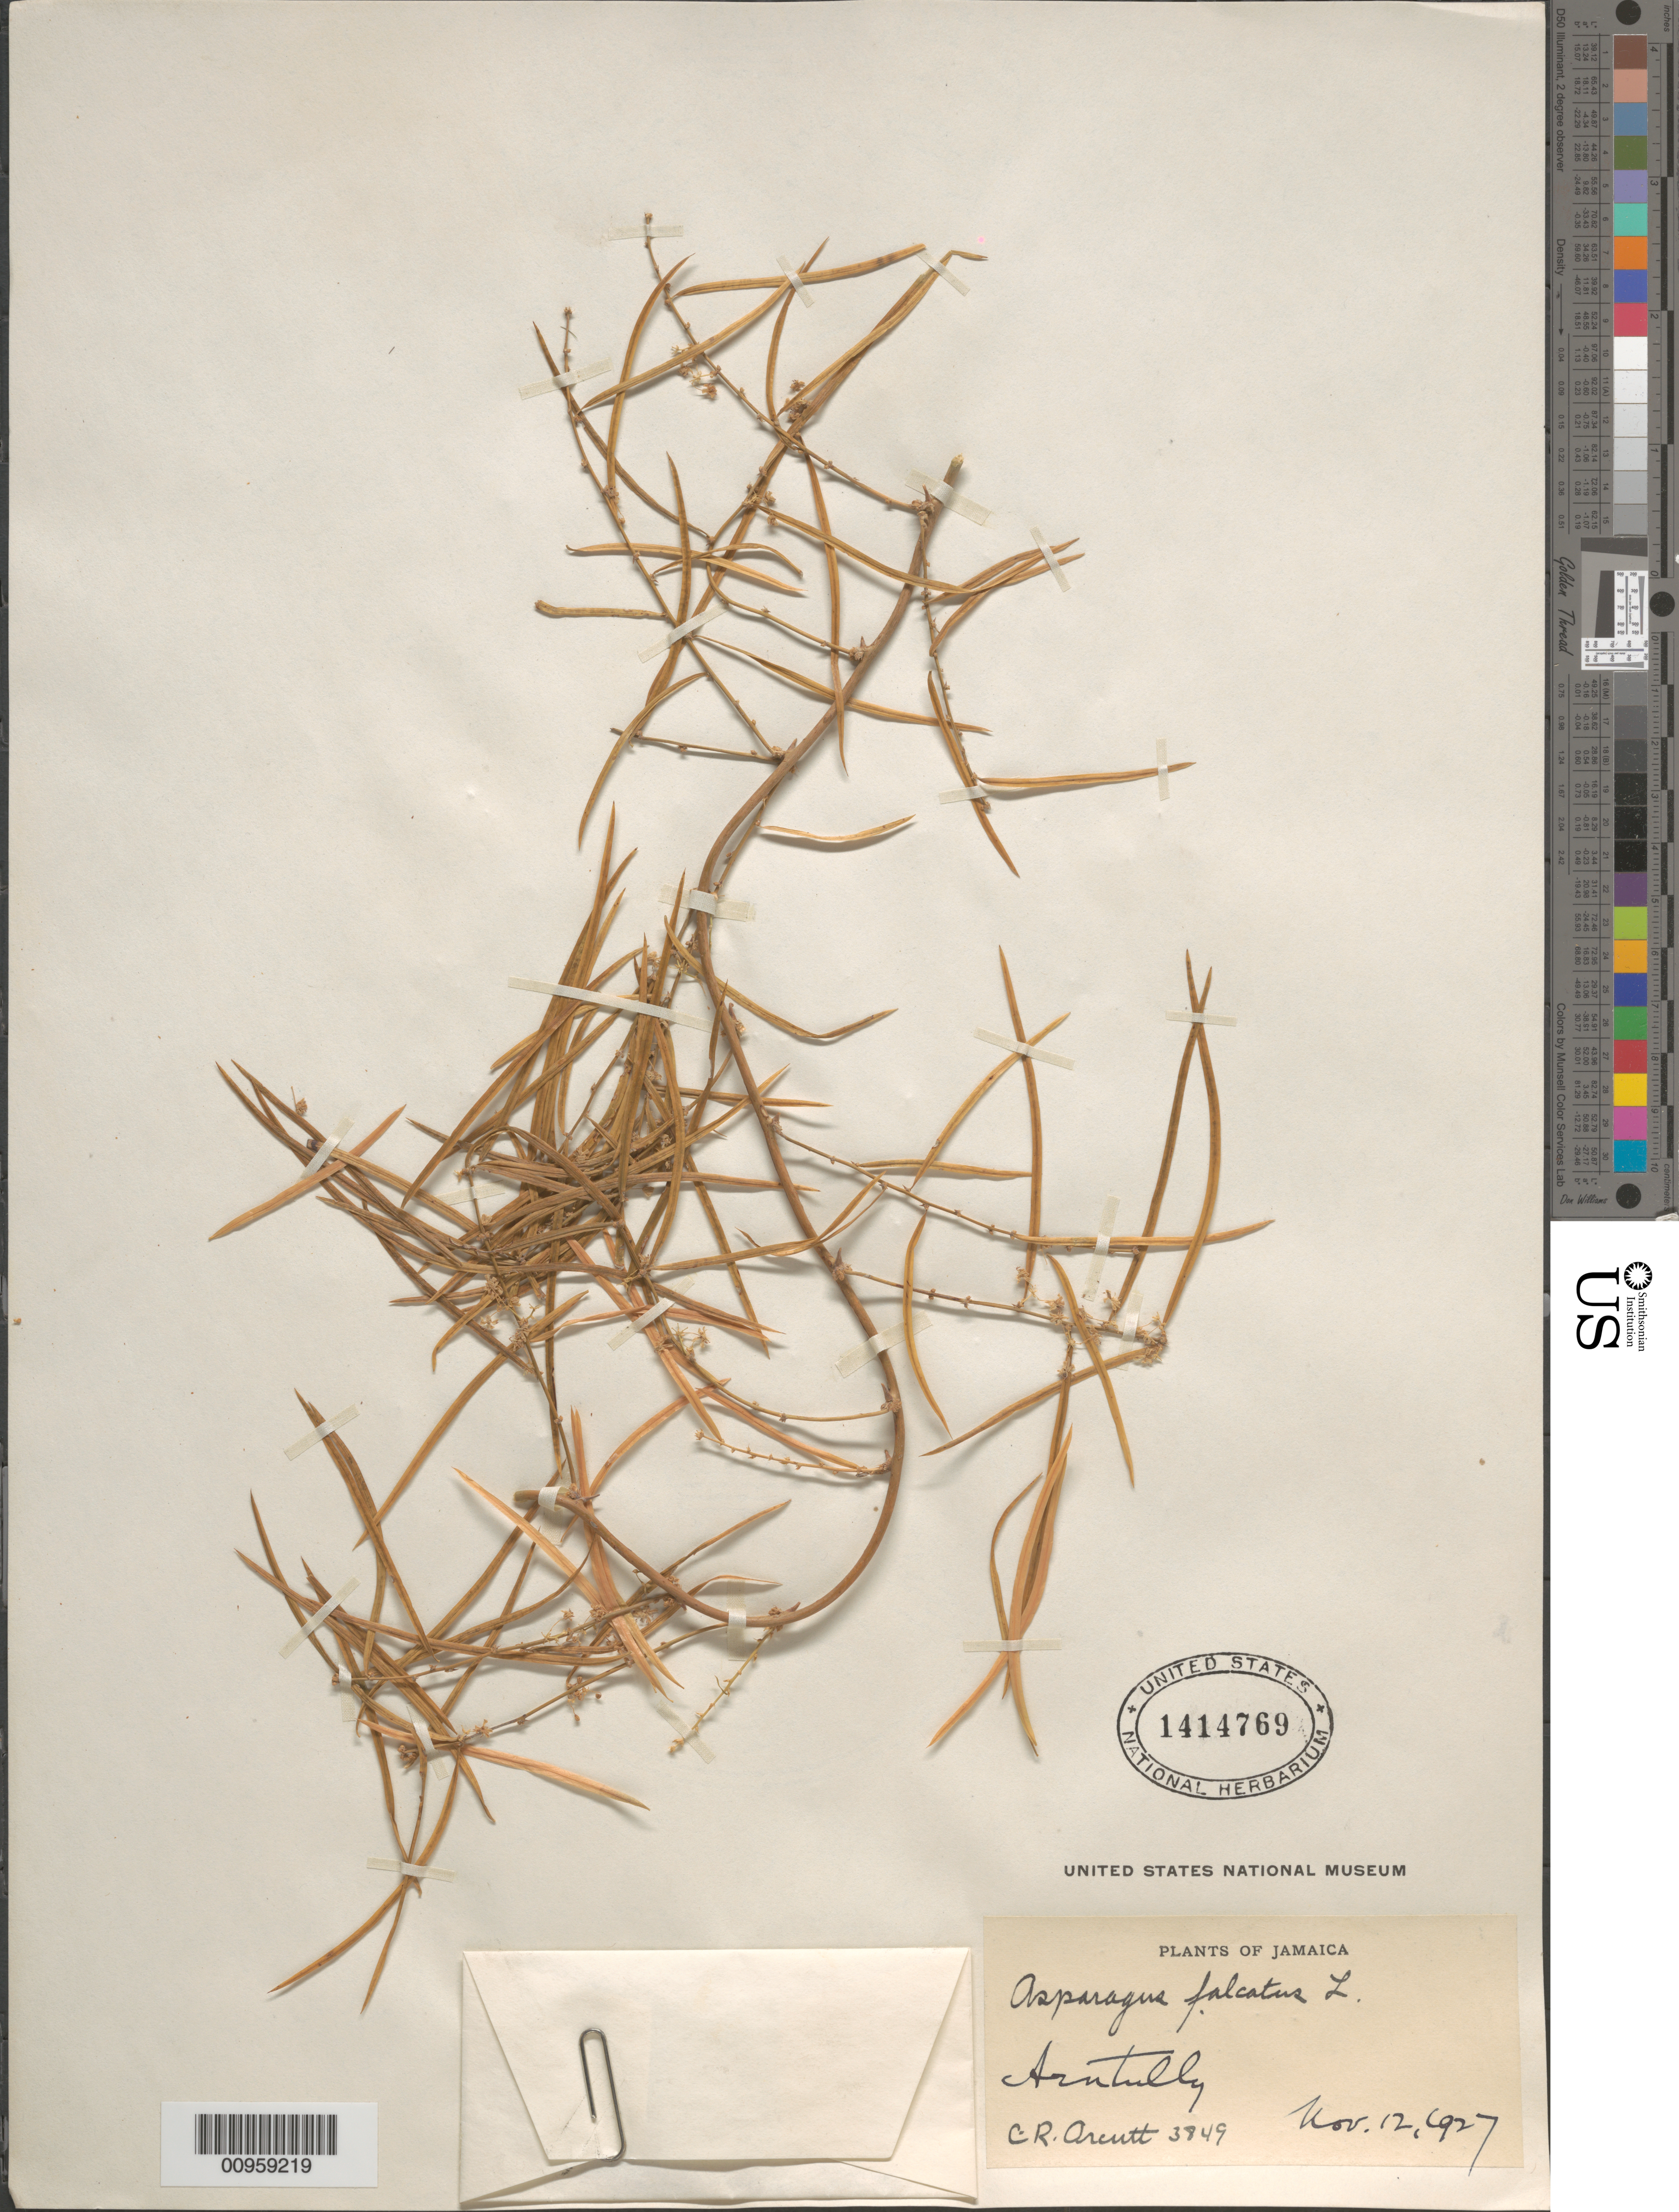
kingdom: Plantae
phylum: Tracheophyta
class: Liliopsida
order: Asparagales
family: Asparagaceae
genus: Asparagus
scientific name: Asparagus falcatus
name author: L.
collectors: C. R. Orcutt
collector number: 3849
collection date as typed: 12 Nov 1927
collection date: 1927-11-12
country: Jamaica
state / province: Saint Thomas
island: Jamaica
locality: Arntully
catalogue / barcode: US 1414769